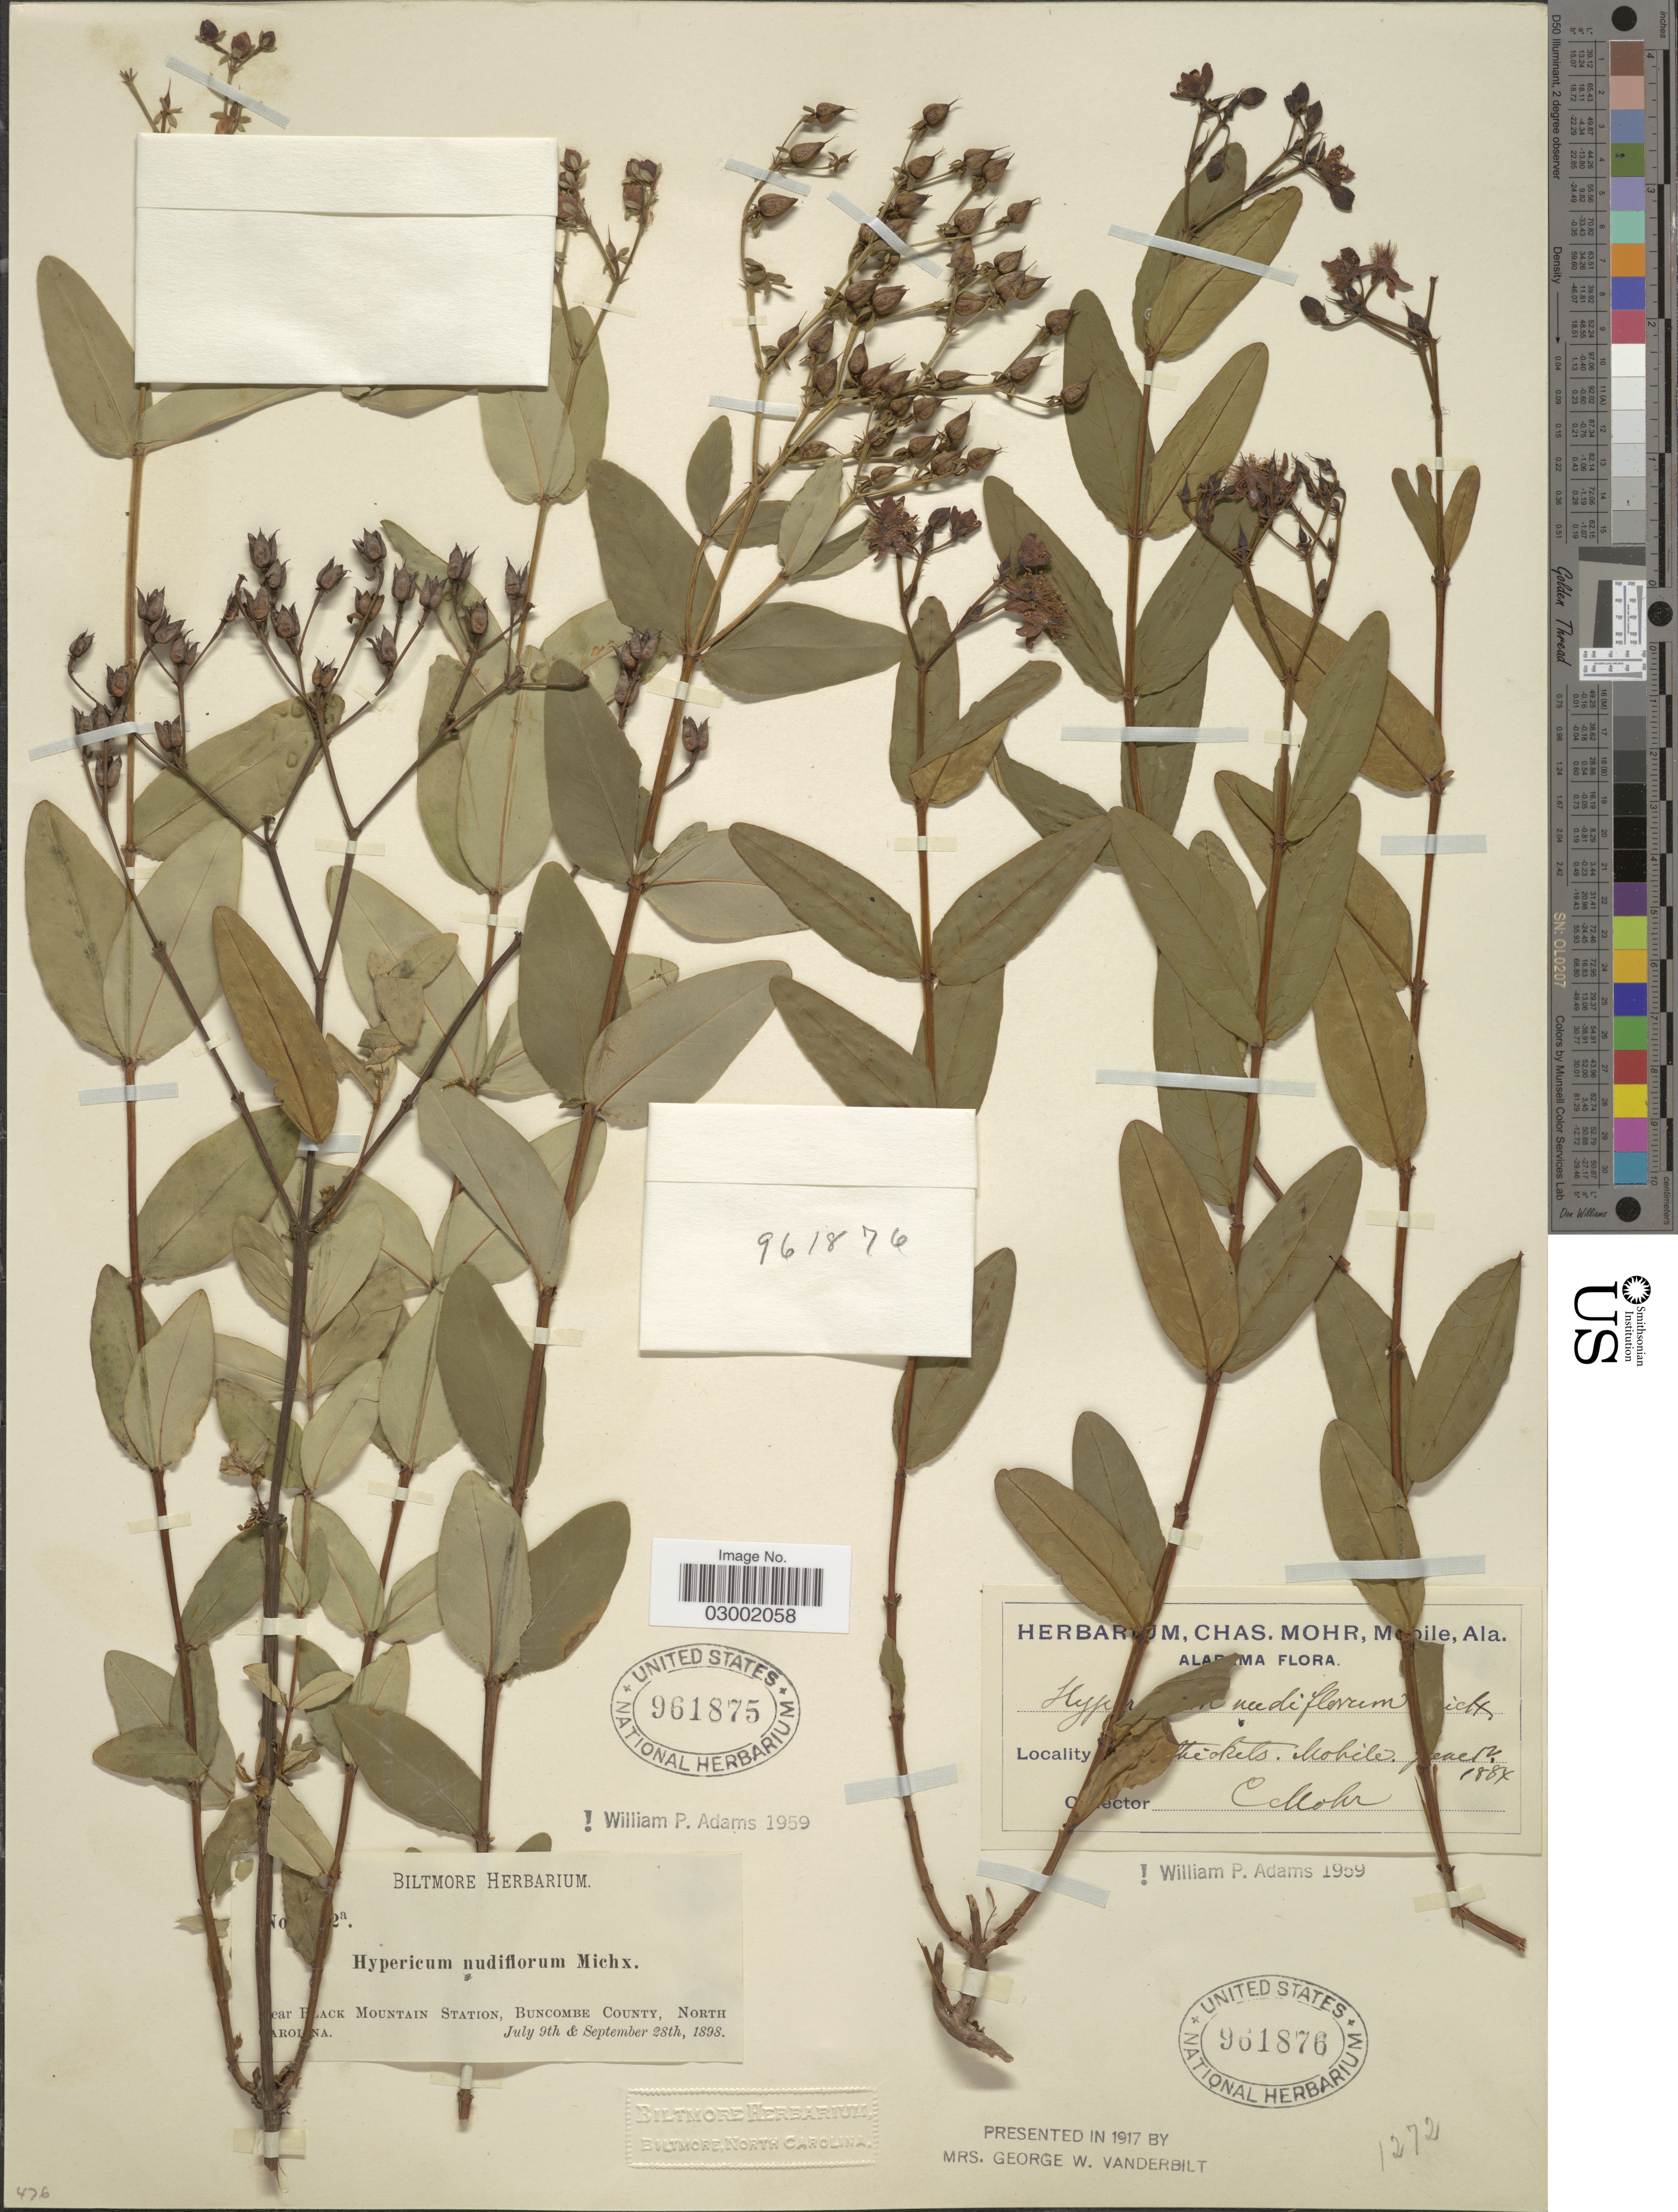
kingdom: Plantae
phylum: Tracheophyta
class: Magnoliopsida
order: Malpighiales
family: Hypericaceae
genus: Hypericum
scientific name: Hypericum nudiflorum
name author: Michx. ex Willd.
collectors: C. T. Mohr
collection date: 1884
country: United States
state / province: Alabama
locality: Thickets, Mobile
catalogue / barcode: US 961876-2